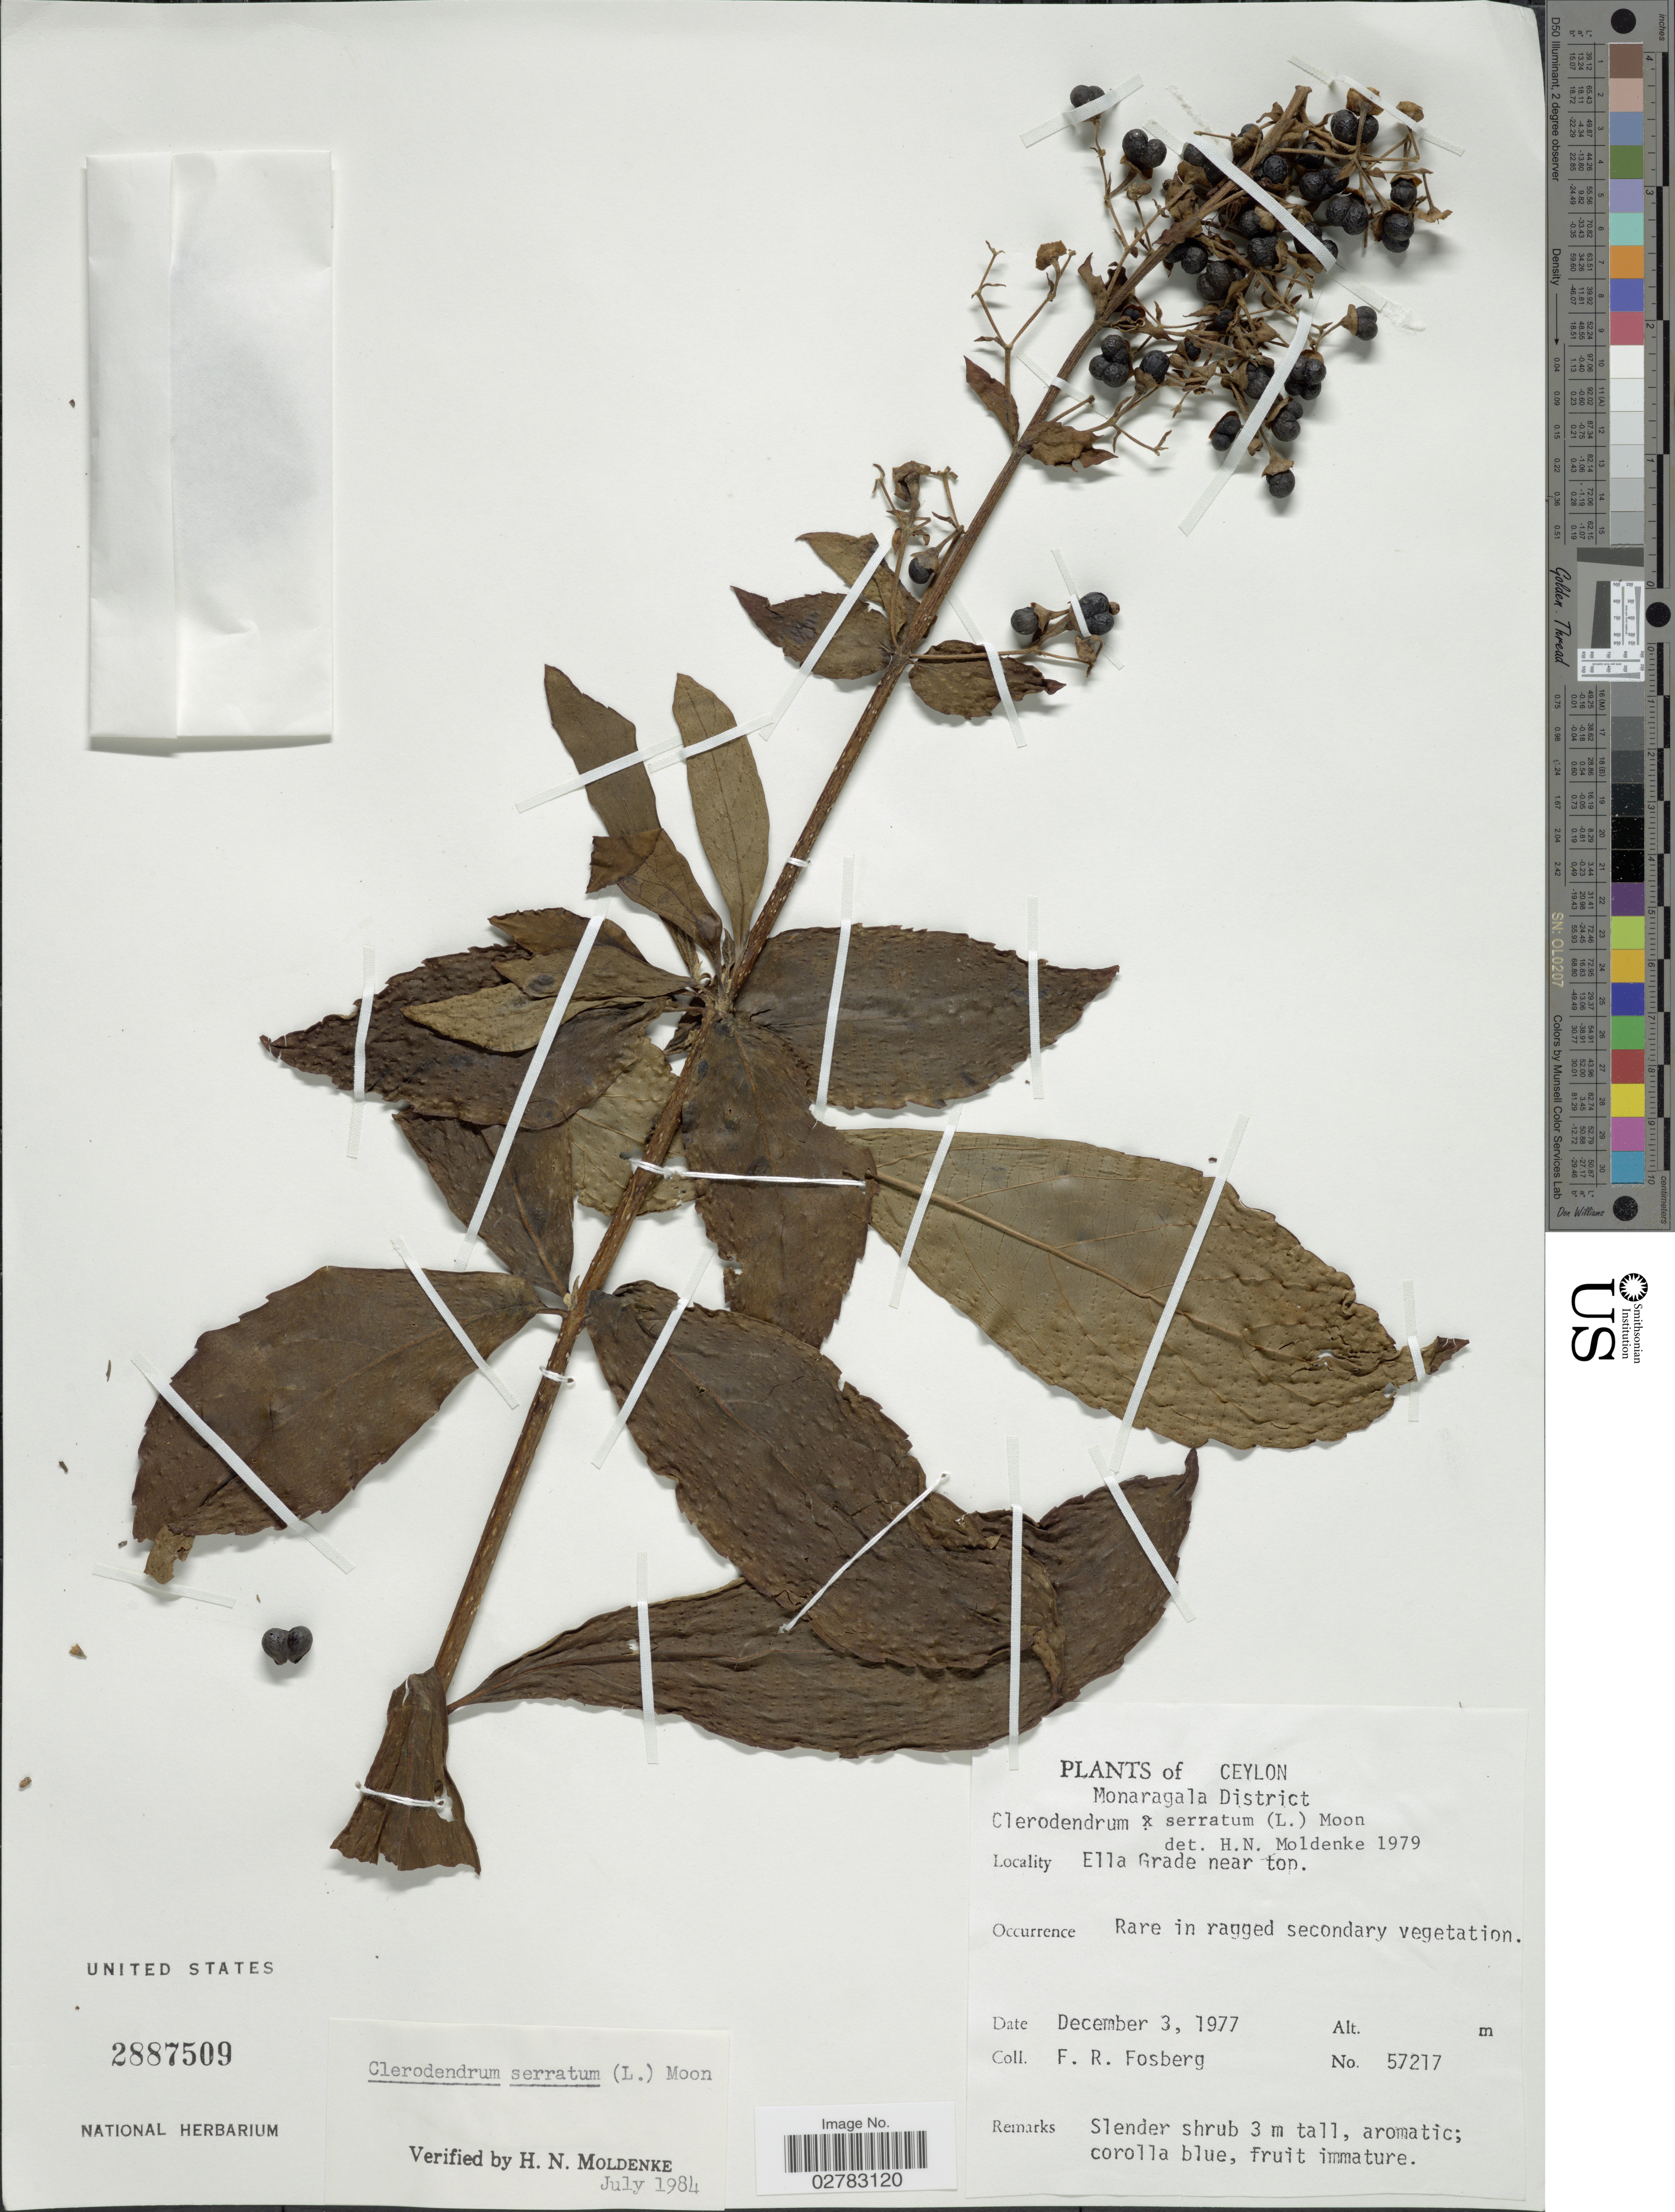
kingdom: Plantae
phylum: Tracheophyta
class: Magnoliopsida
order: Lamiales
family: Lamiaceae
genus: Clerodendrum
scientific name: Clerodendrum serratum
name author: (L.) Moon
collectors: F. R. Fosberg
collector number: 57217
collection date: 1977-12-03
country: Sri Lanka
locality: Ceylon. Monaragala District. Ella Grade near top.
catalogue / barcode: US 2887509